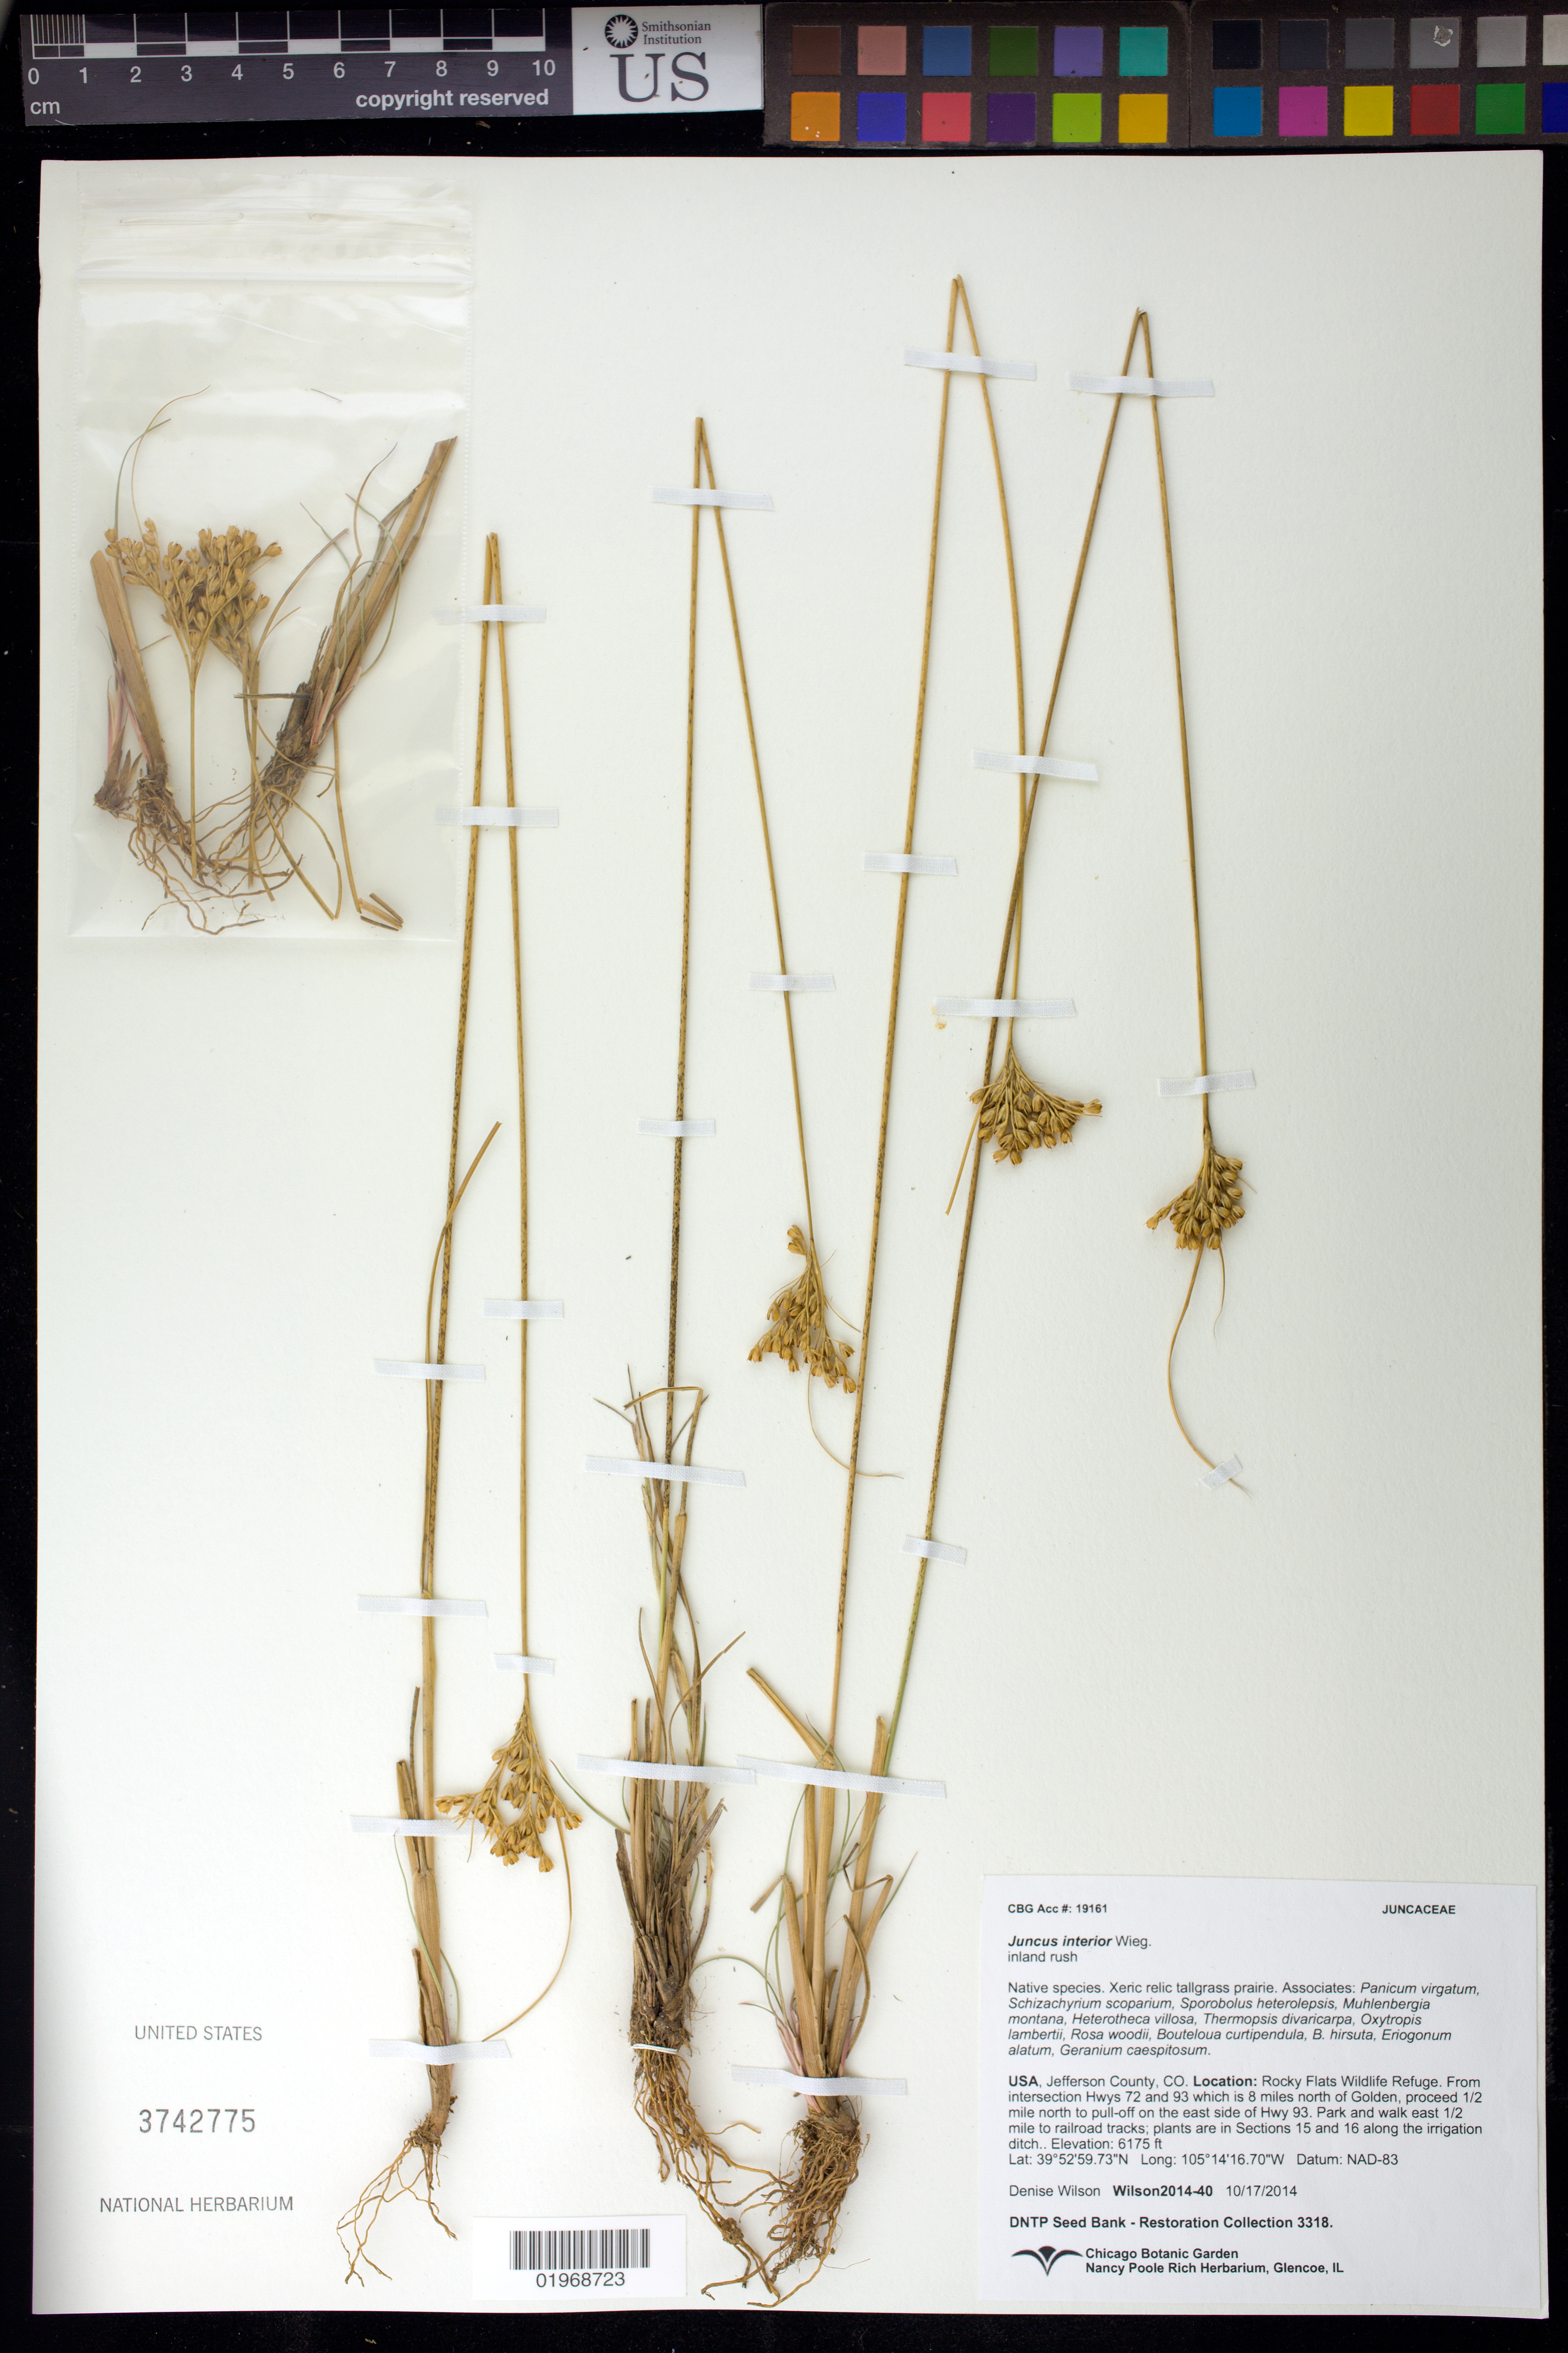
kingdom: Plantae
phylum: Tracheophyta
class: Liliopsida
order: Poales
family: Juncaceae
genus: Juncus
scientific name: Juncus interior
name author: Wiegand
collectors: D. Wilson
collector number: Wilson2014-40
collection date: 2014-10-17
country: United States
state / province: Colorado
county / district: Jefferson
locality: Section 15 and 16 of Rocky Flats Wild Refuge, along the irrigation ditch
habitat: Xeric relic tallgrass prairie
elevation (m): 1882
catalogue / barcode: US 3742775